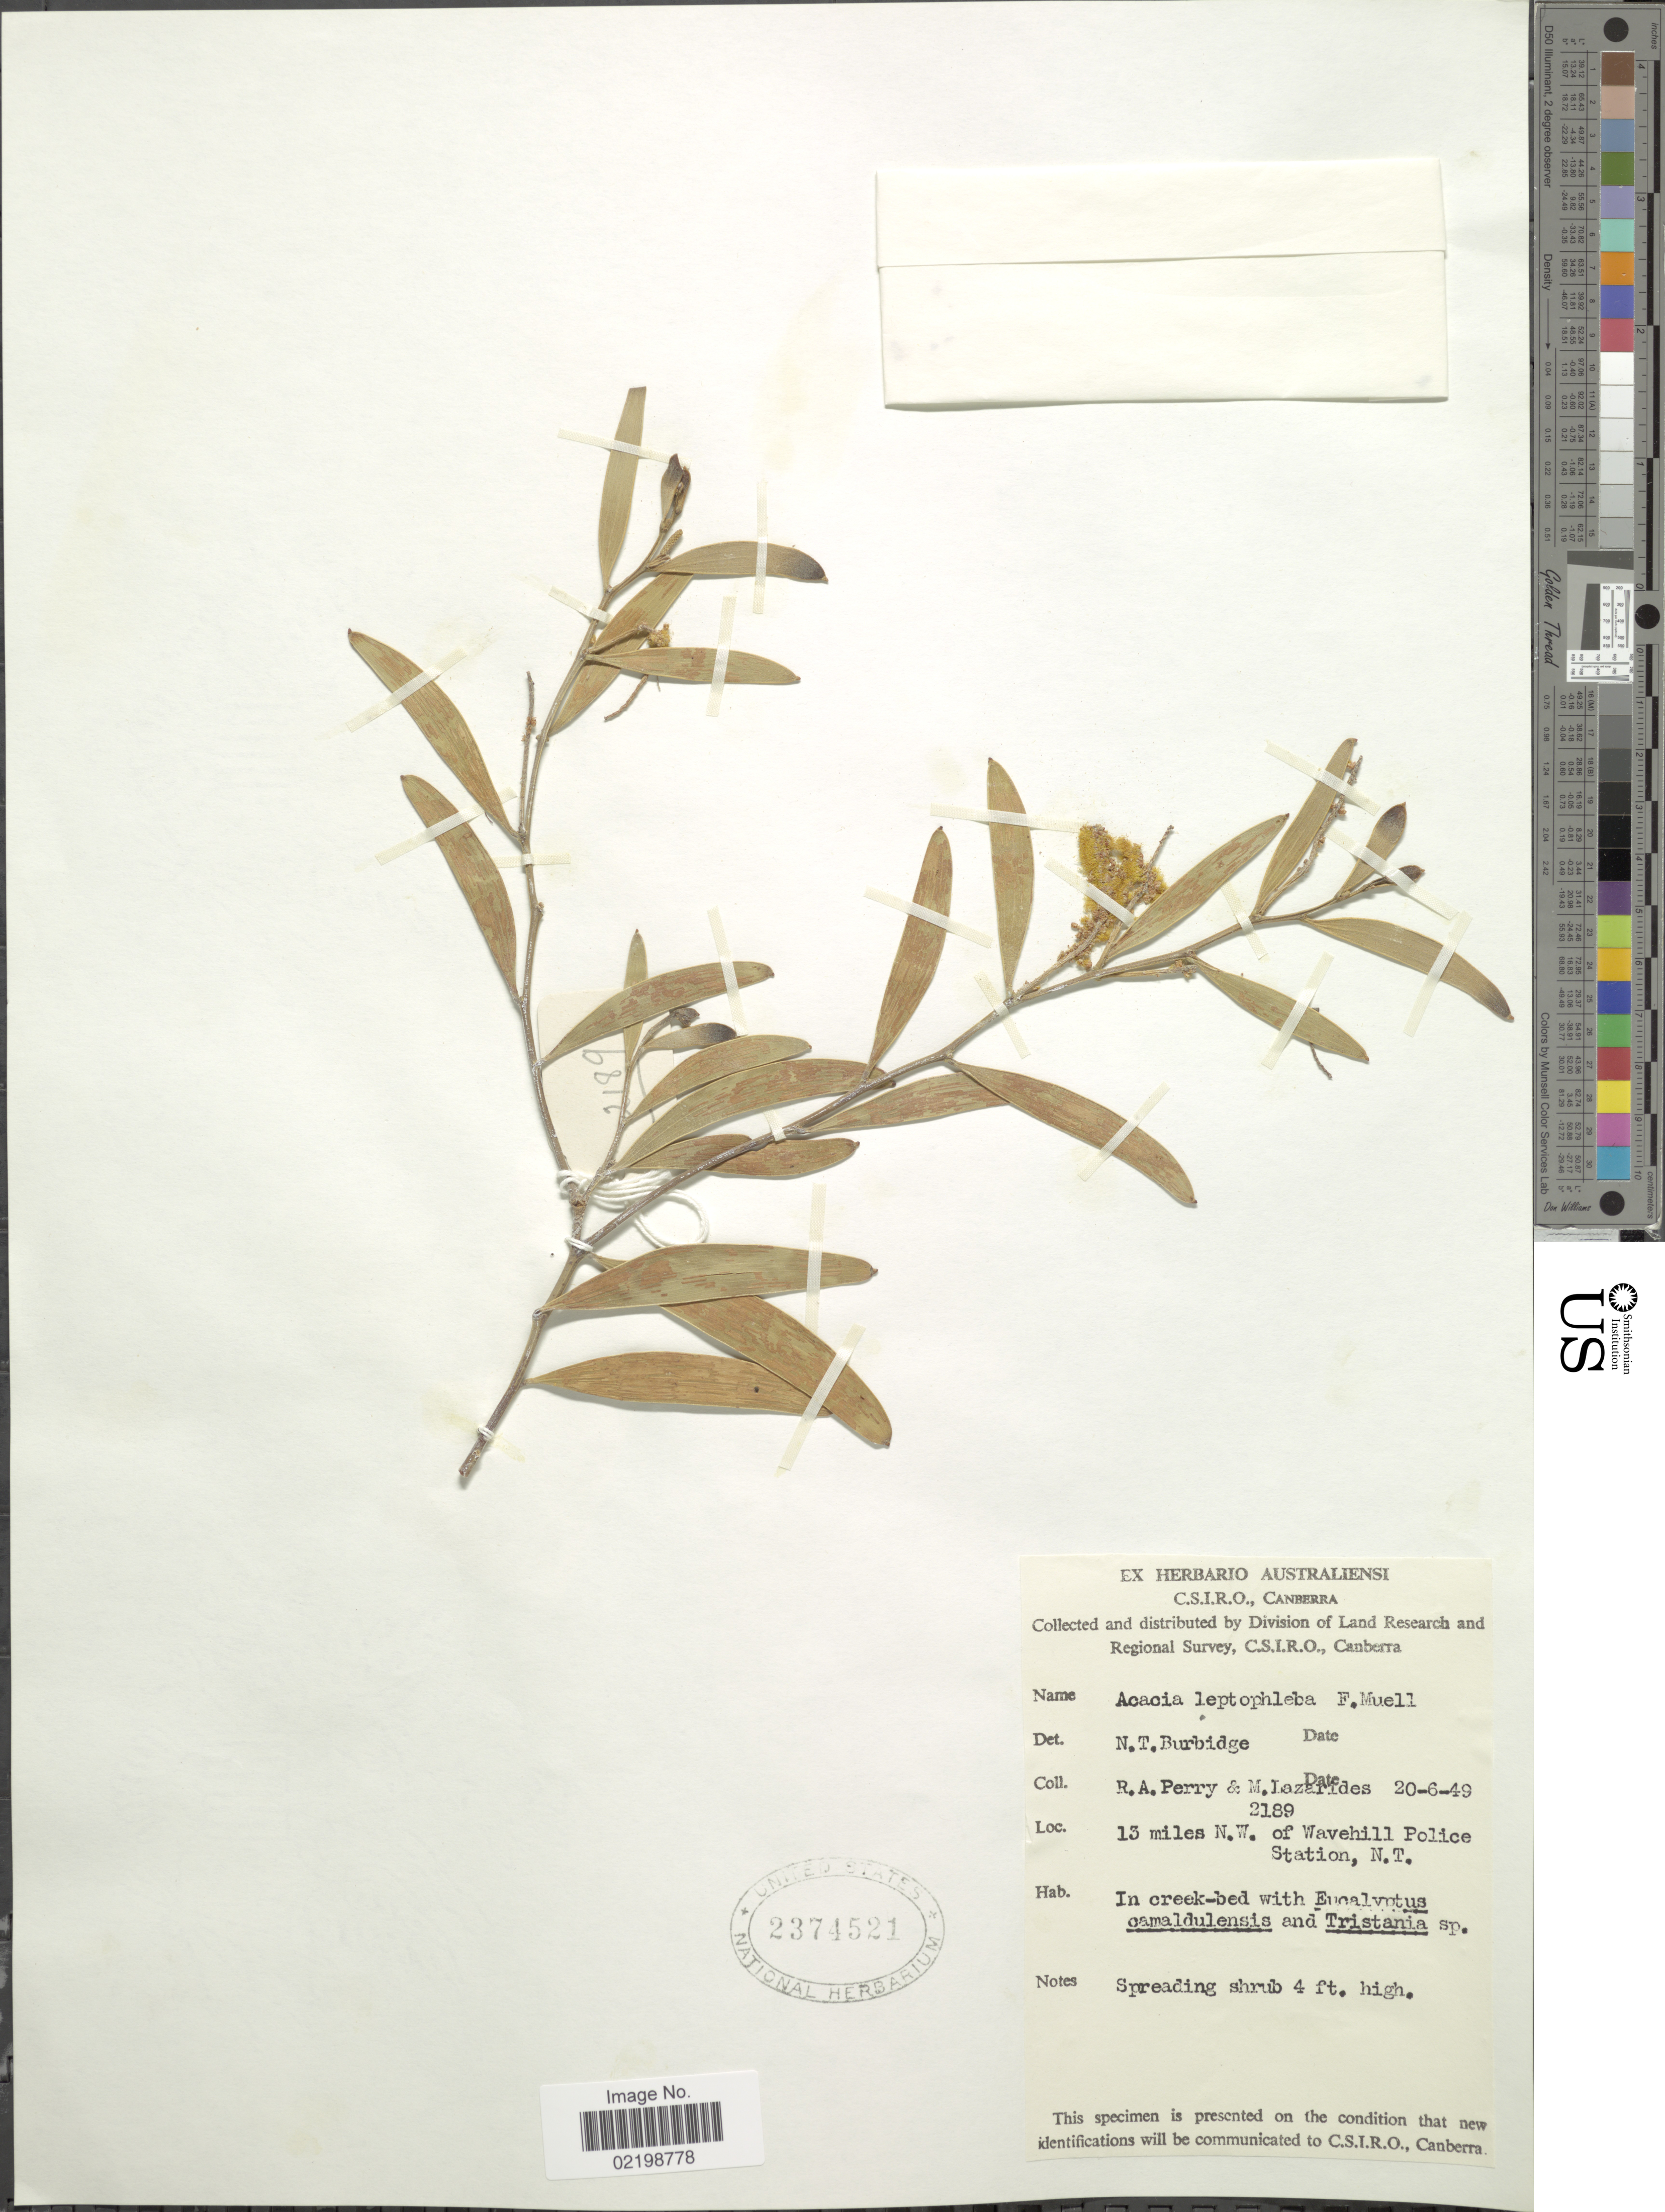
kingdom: Plantae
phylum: Tracheophyta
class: Magnoliopsida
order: Fabales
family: Fabaceae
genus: Acacia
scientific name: Acacia leptophleba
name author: Benth.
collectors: Perry, R. A. & M. Lazarides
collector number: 2189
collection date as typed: Transcribed d/m/y: 20/6/49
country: Australia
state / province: Northern Territory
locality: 13 miles N.W. of Wavehill Police Station, N.T.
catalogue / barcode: US 2374521